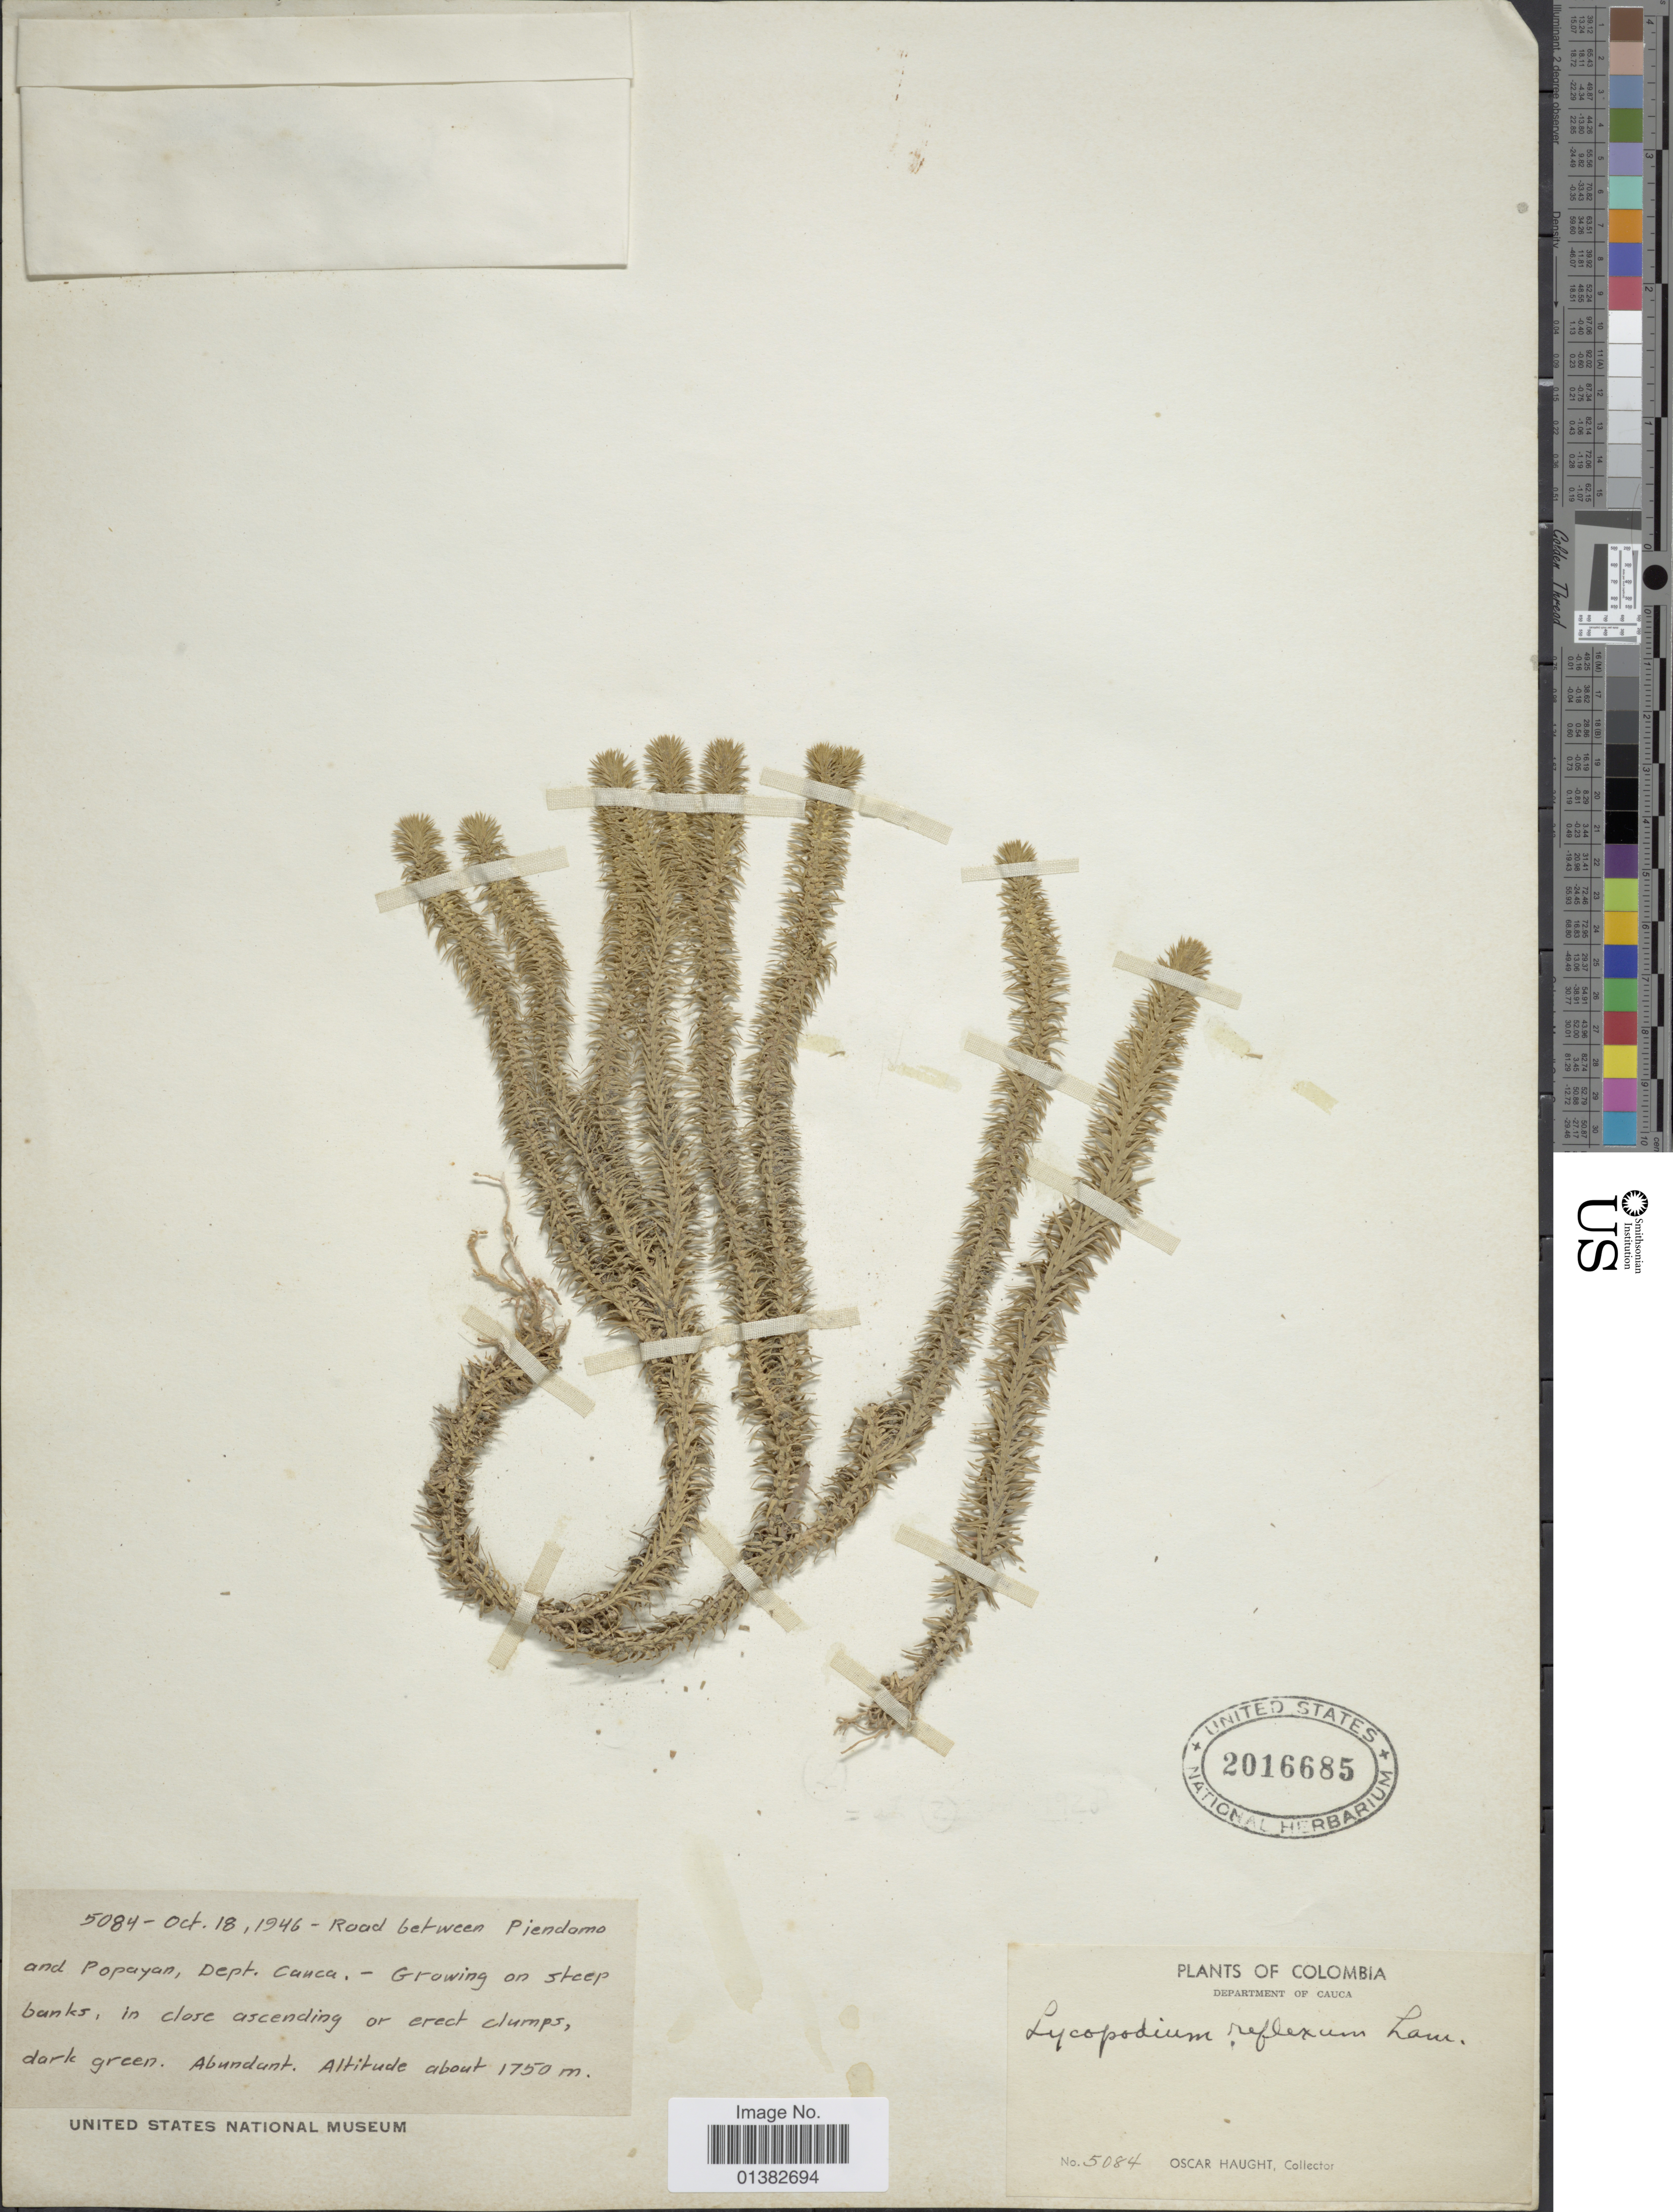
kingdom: Plantae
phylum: Tracheophyta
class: Lycopodiopsida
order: Lycopodiales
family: Lycopodiaceae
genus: Phlegmariurus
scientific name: Phlegmariurus reflexus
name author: (Lam.) B. Øllg.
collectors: O. L. Haught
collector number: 5084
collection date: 1946-10-18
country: Colombia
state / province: Cauca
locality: Road between Piendama and Popayan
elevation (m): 1750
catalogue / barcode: US 2016685